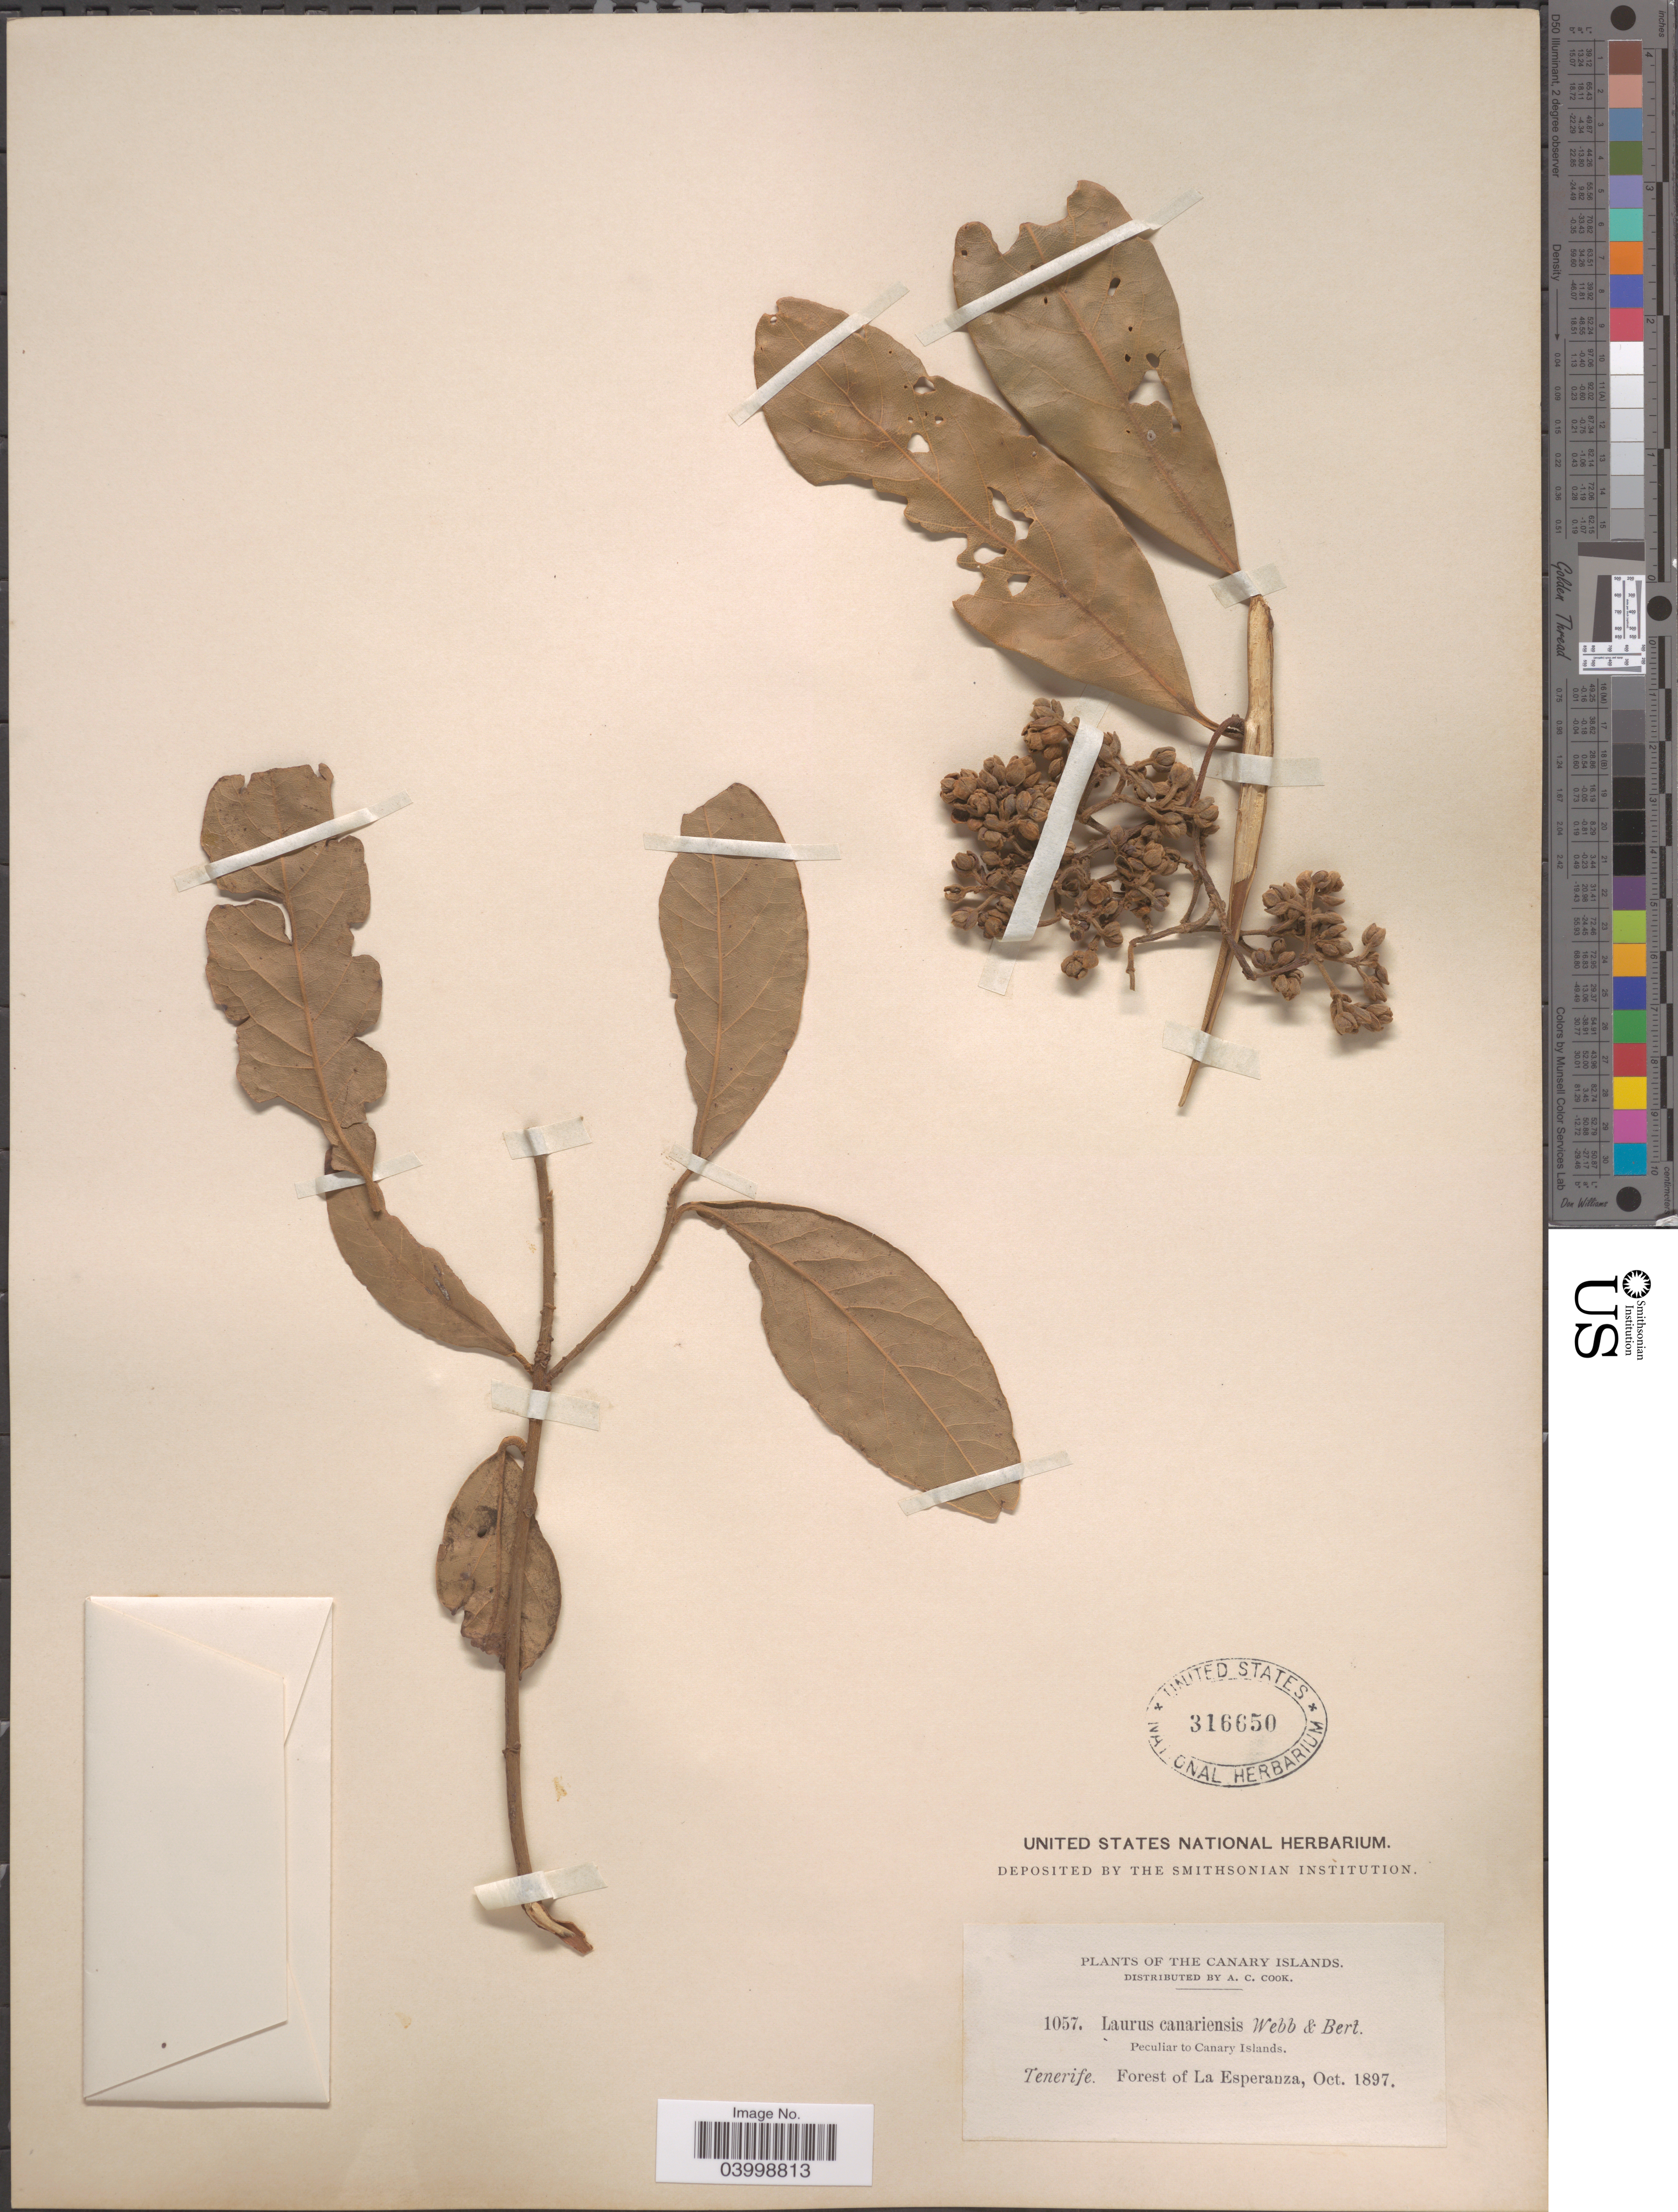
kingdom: Plantae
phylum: Tracheophyta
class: Magnoliopsida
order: Laurales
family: Lauraceae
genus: Laurus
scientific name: Laurus canariensis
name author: Willd.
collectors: A. Cook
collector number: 1057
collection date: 1897-10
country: Spain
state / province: Canarias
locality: Canary Islands. Peculiar to Canary Islands. Tenerife. Forest of La Esperanza.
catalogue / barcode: US 316650